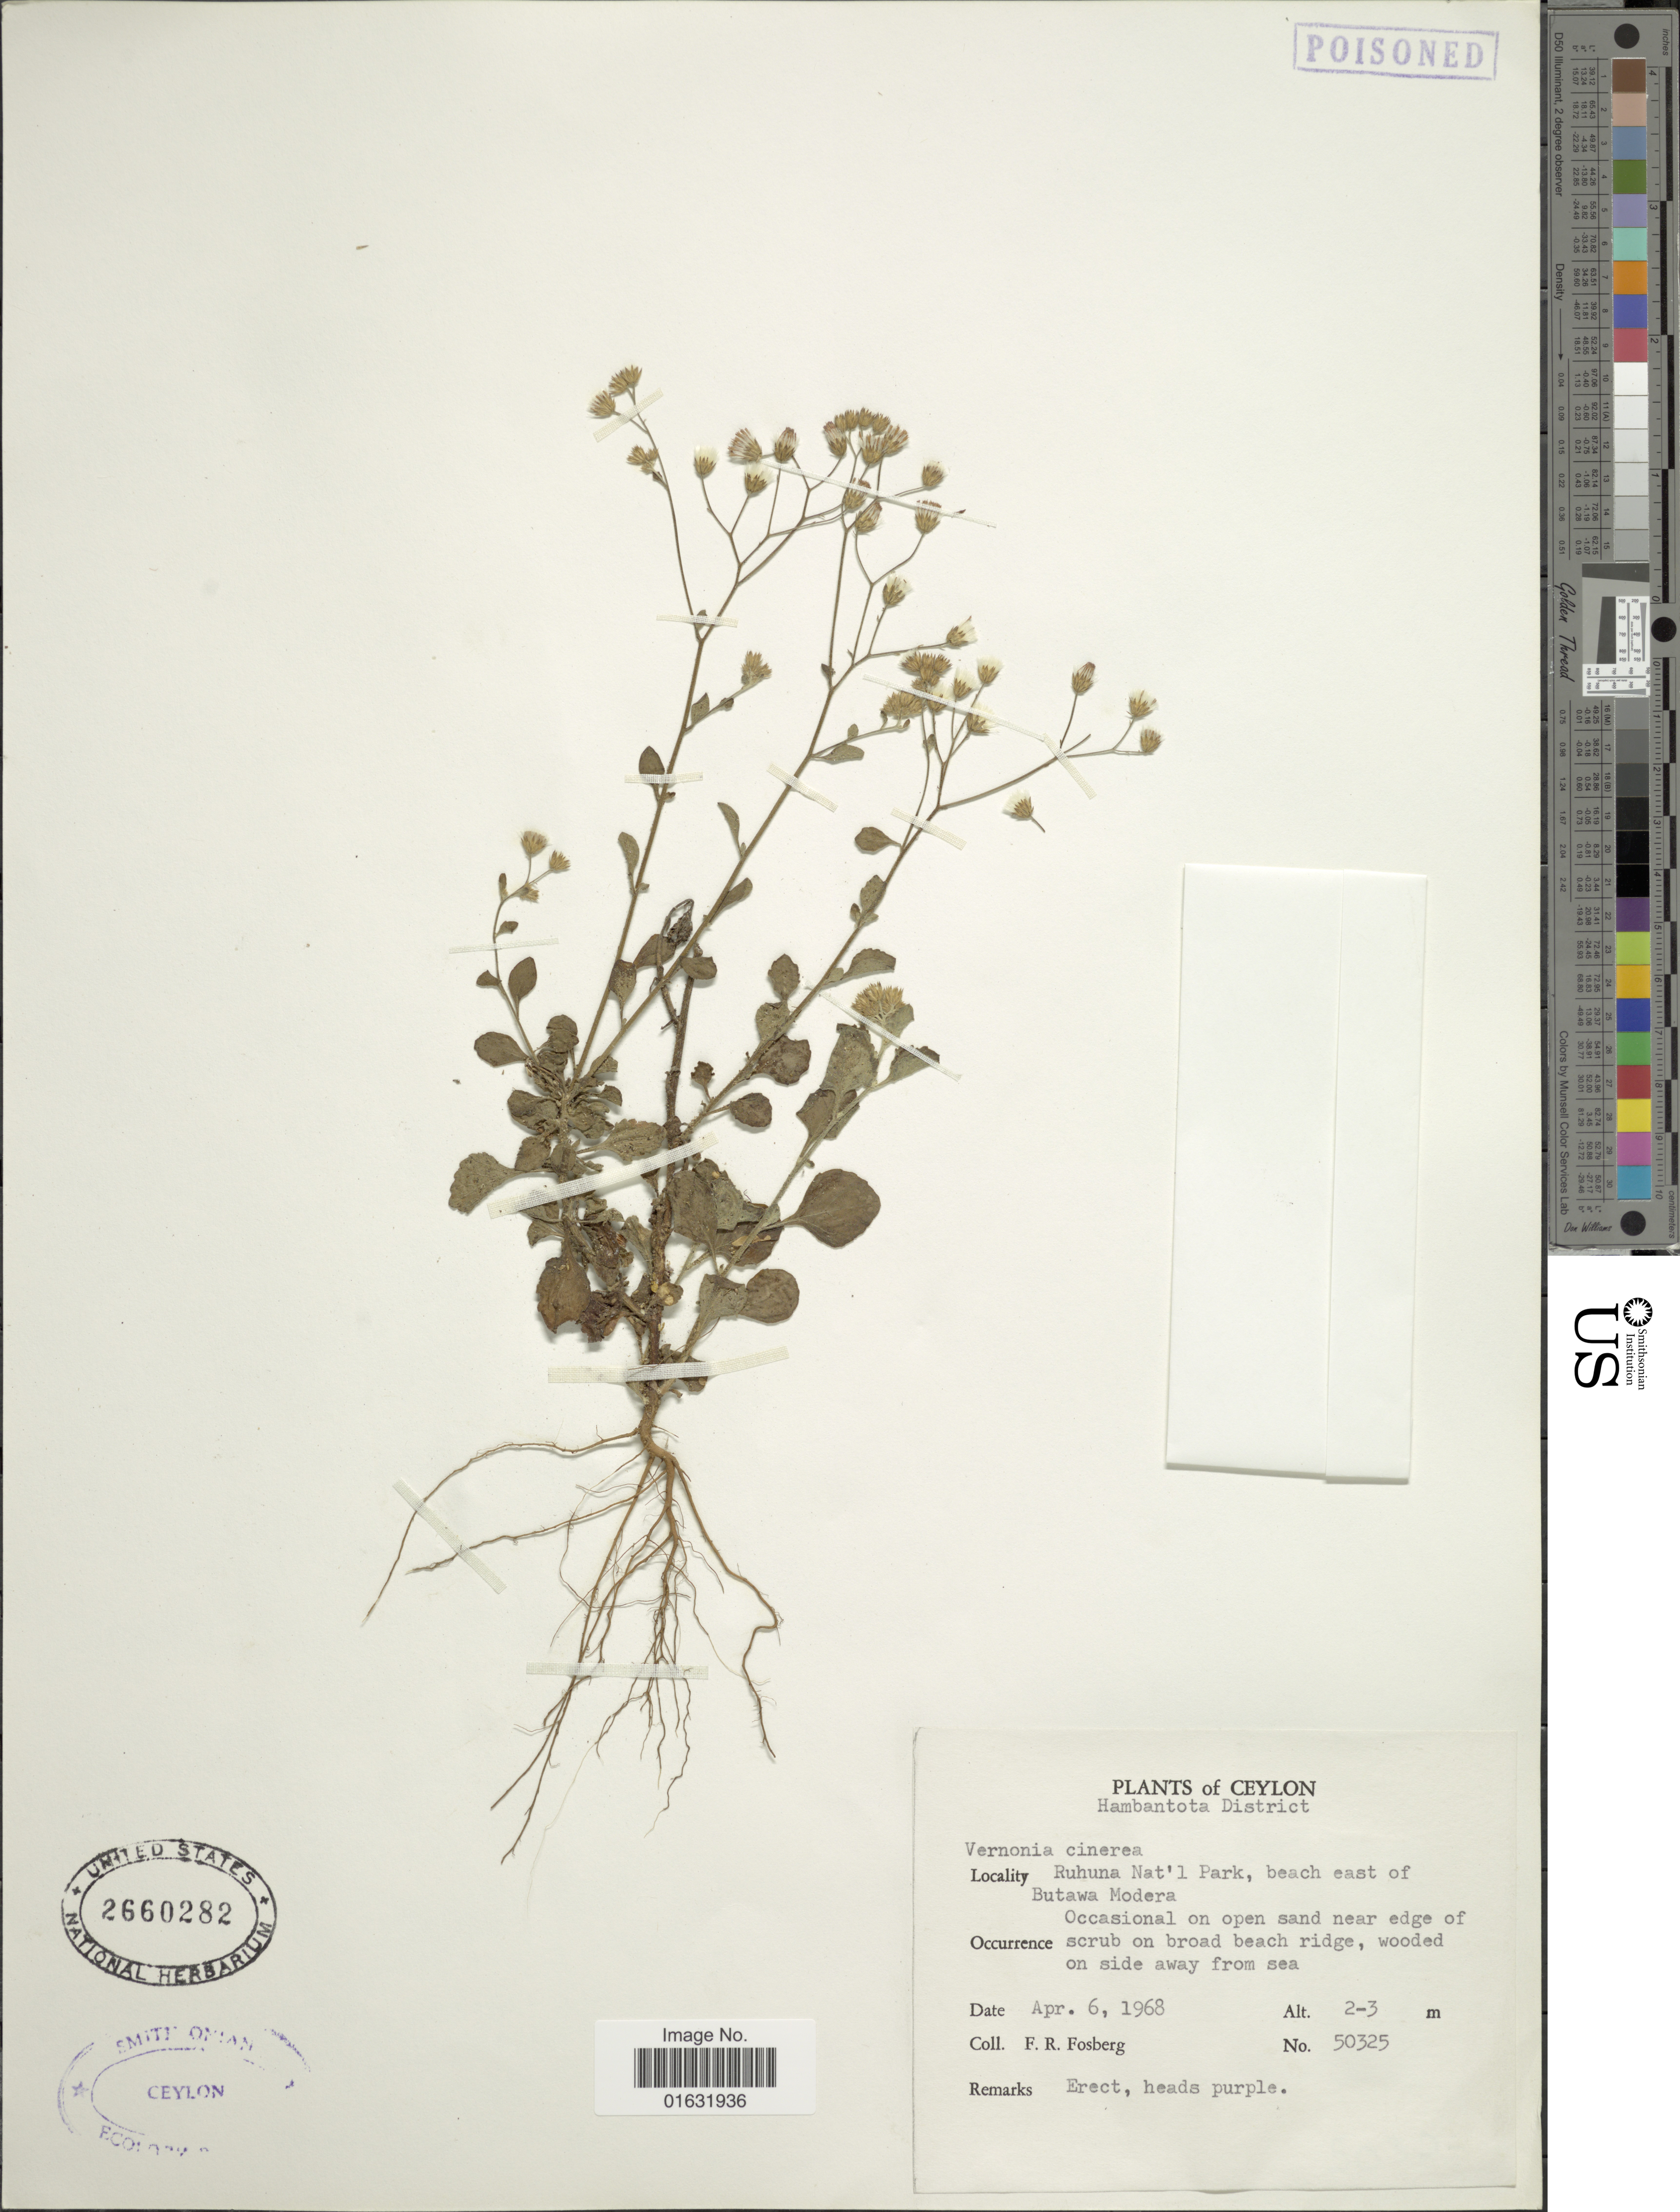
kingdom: Plantae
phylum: Tracheophyta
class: Magnoliopsida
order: Asterales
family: Asteraceae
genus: Cyanthillium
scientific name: Cyanthillium cinereum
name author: (L.) H. Rob.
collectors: F. R. Fosberg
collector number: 50325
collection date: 1968-04-06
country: Sri Lanka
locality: Ceylon, Hambantota District, Ruhuna Nat'l Park, beach east of Butawa Modera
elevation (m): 2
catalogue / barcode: US 2660282